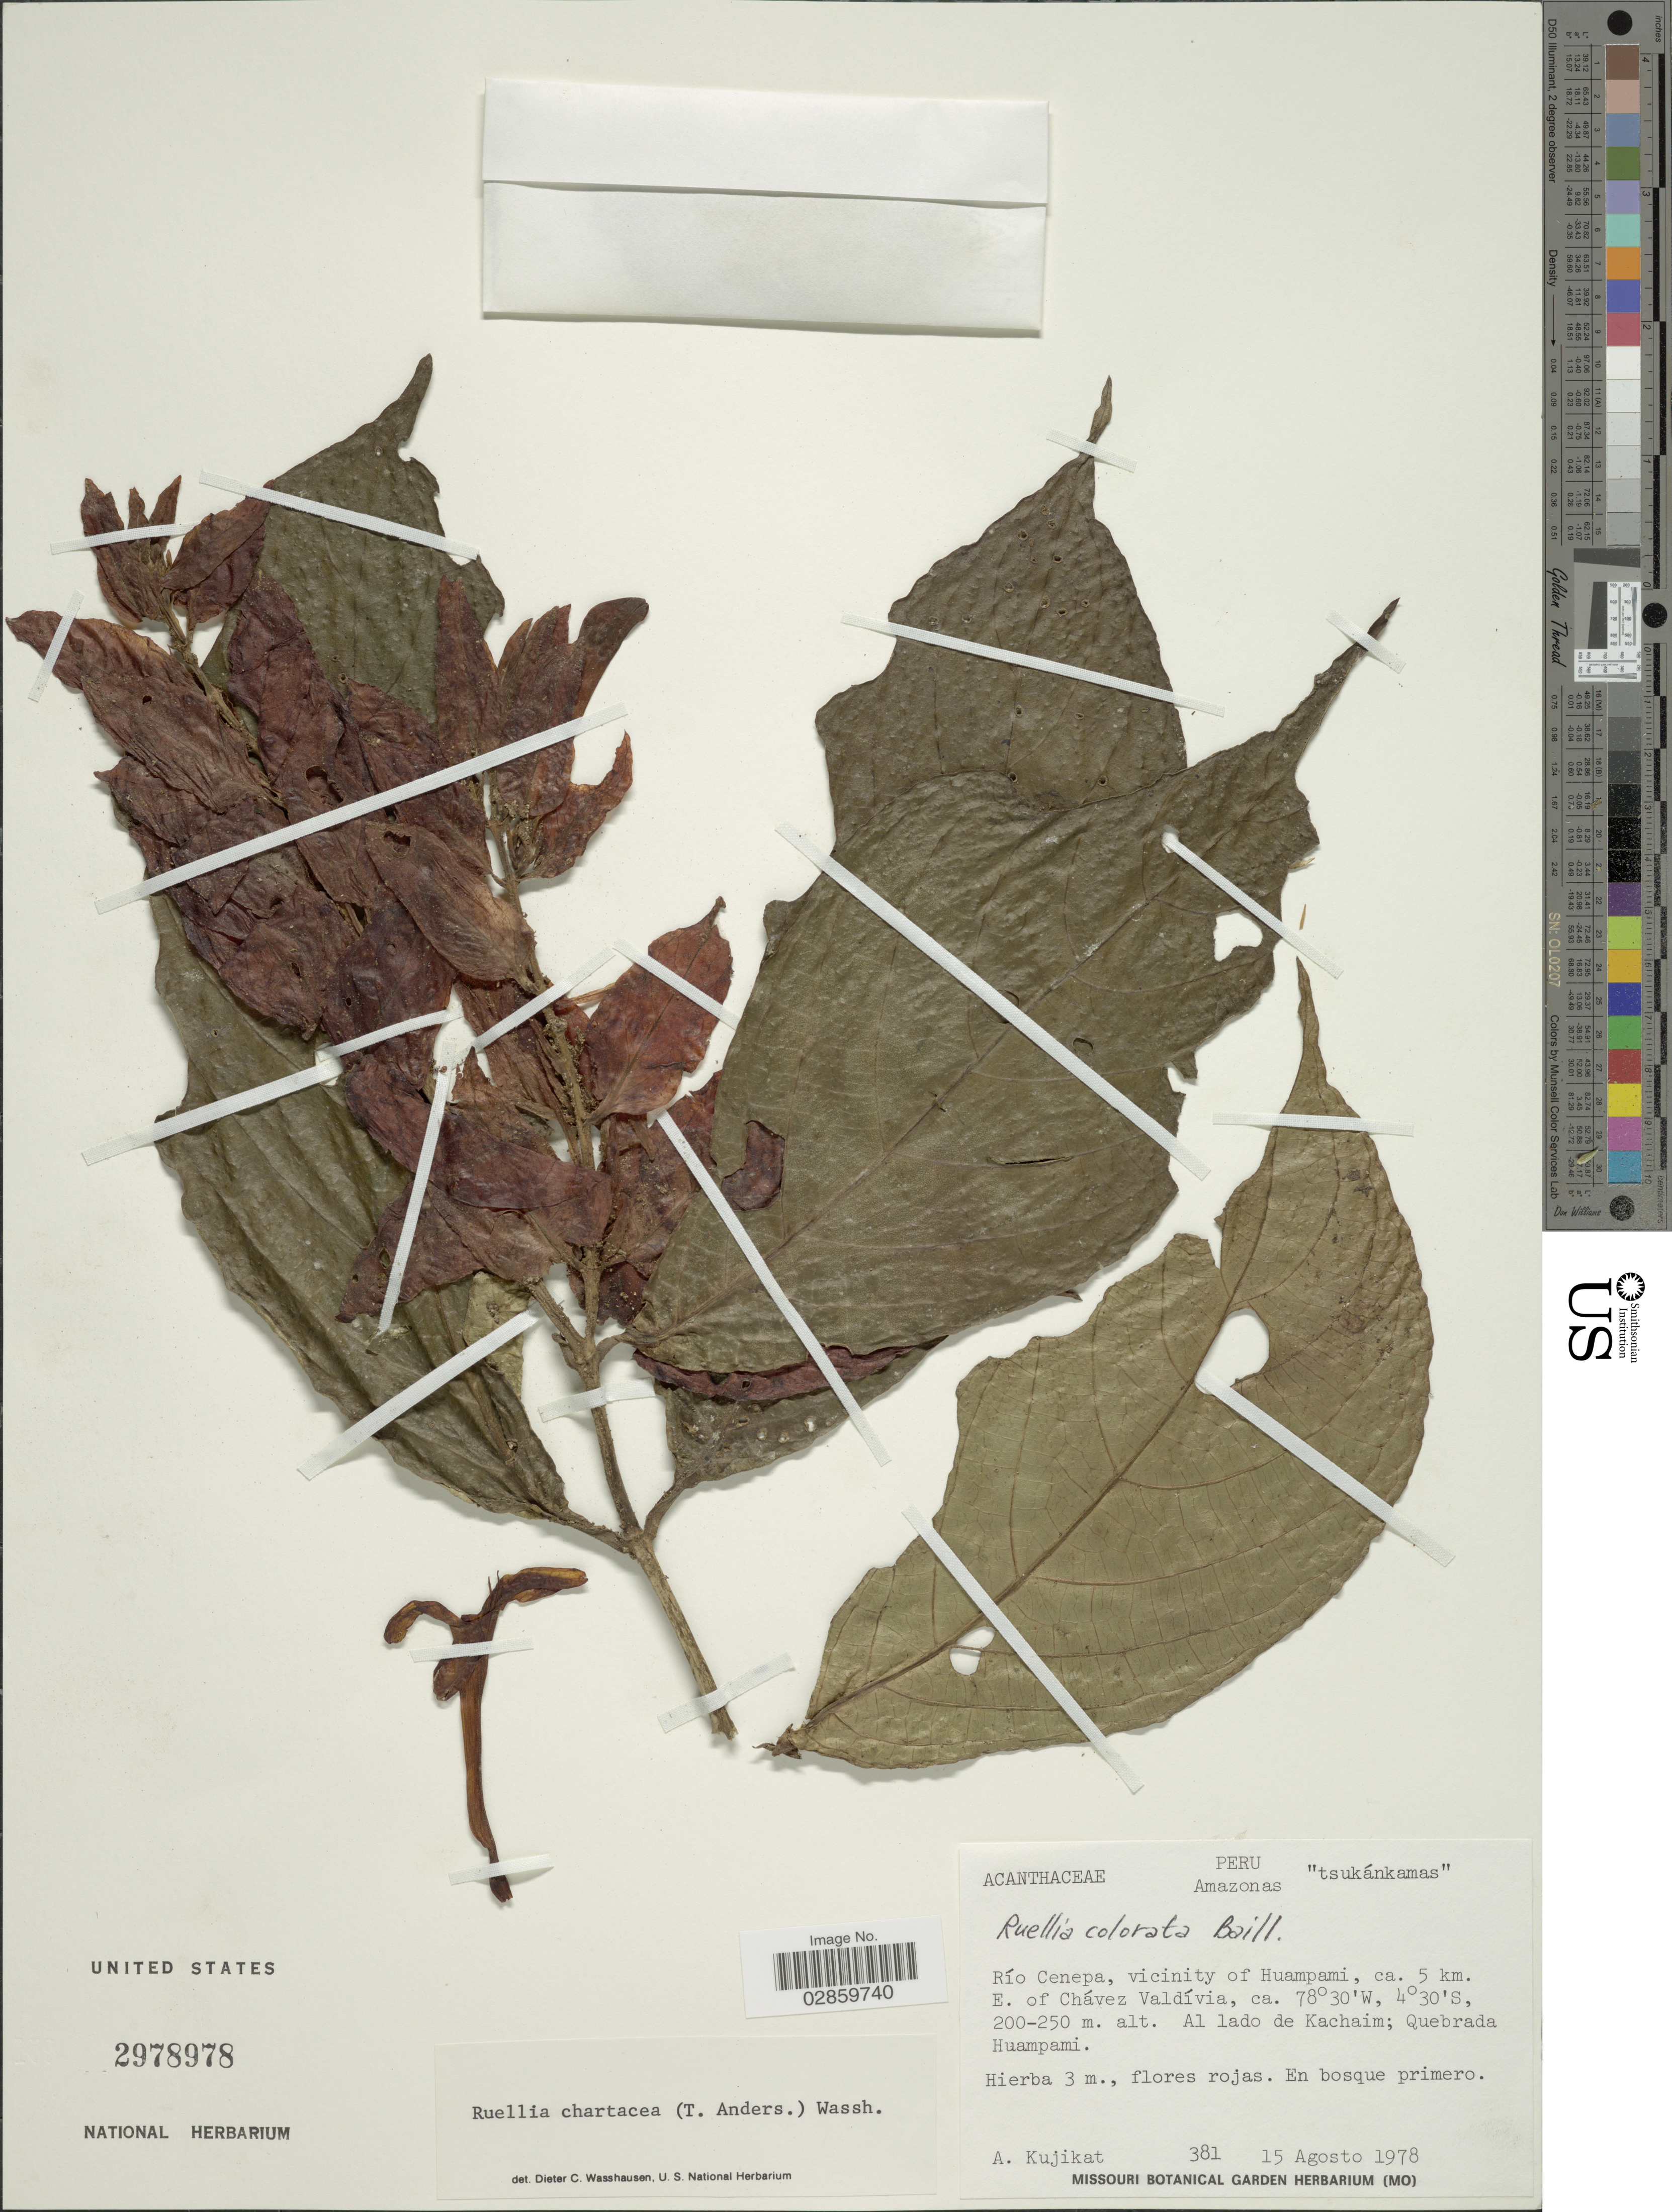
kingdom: Plantae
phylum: Tracheophyta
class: Magnoliopsida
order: Lamiales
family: Acanthaceae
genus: Ruellia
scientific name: Ruellia chartacea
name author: (T. Anderson) Wassh.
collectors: A. Kujikat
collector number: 381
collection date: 1978-08-15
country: Peru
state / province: Amazonas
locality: Río Cenepa, vicinity of Huampami, ca. 5 km. E. of Chávez Valdívia. Al lado de Kachaim; Quebrada Huampami.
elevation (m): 200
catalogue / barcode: US 2978978